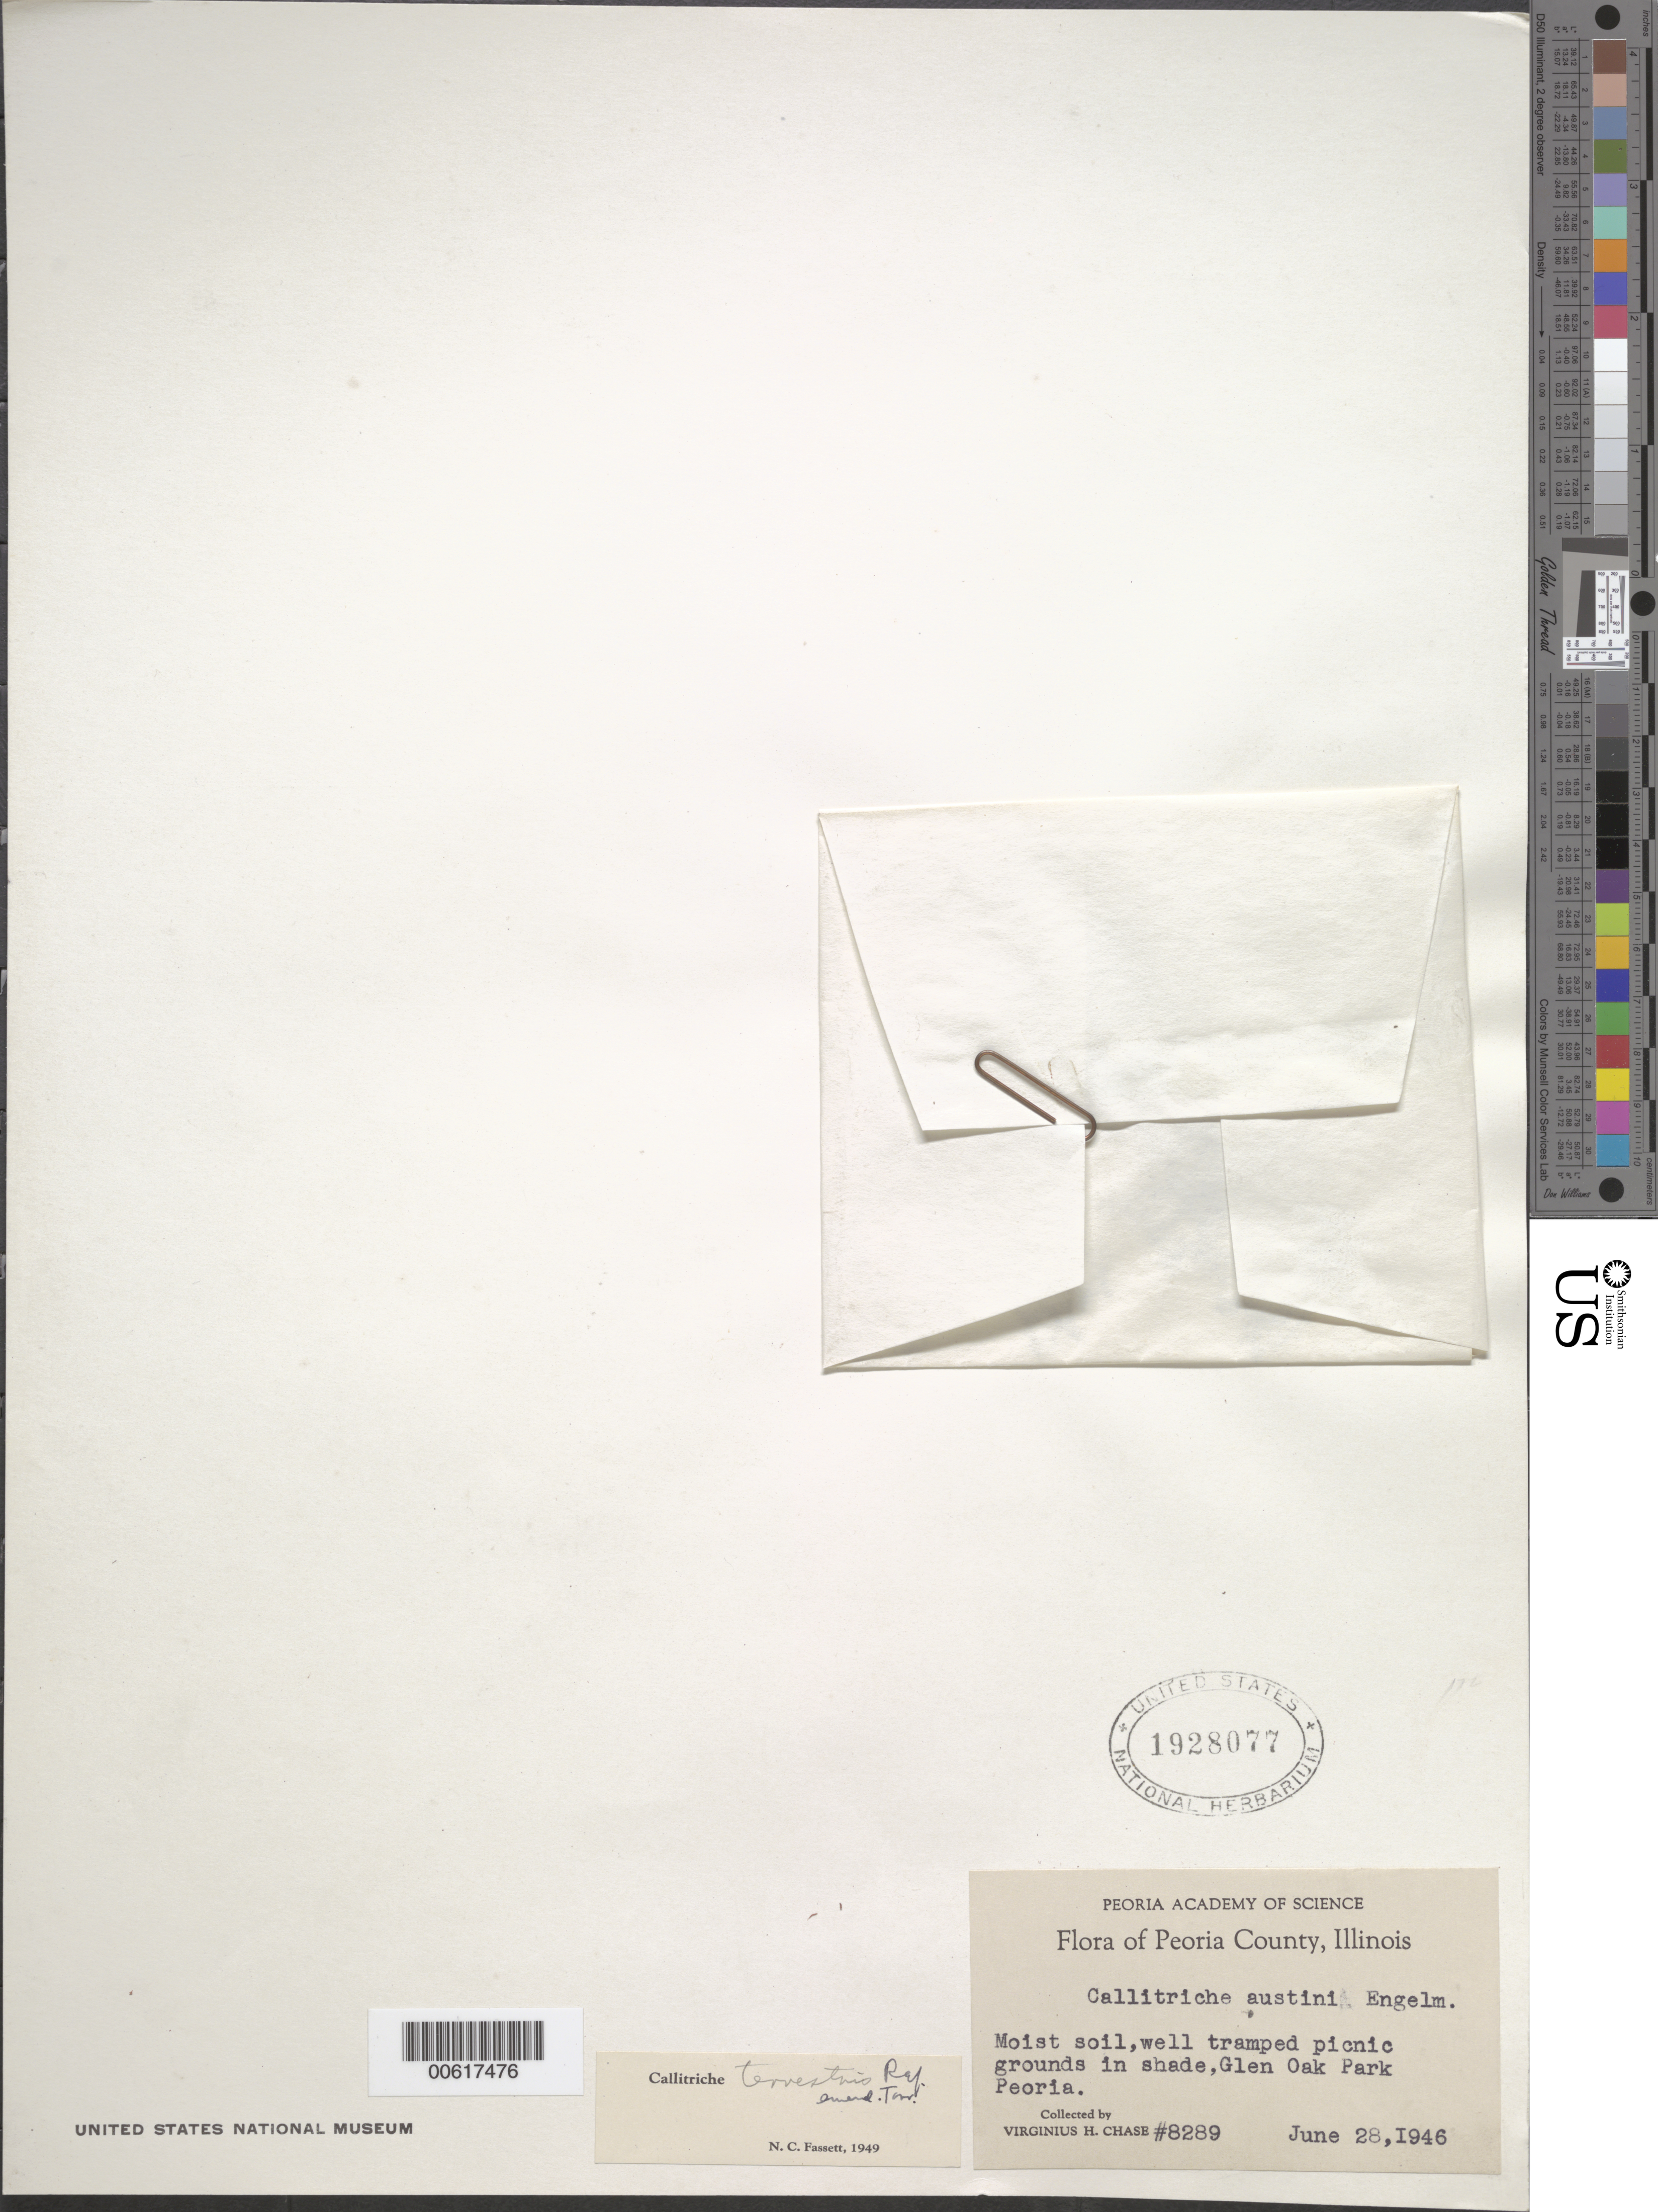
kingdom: Plantae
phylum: Tracheophyta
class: Magnoliopsida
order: Lamiales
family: Plantaginaceae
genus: Callitriche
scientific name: Callitriche terrestris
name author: Raf.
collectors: V. H. Chase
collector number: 8289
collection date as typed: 28 Jun 1946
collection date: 1946-06-28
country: United States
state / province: Illinois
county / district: Peoria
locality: Glen Oak Park, Peoria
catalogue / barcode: US 1928077